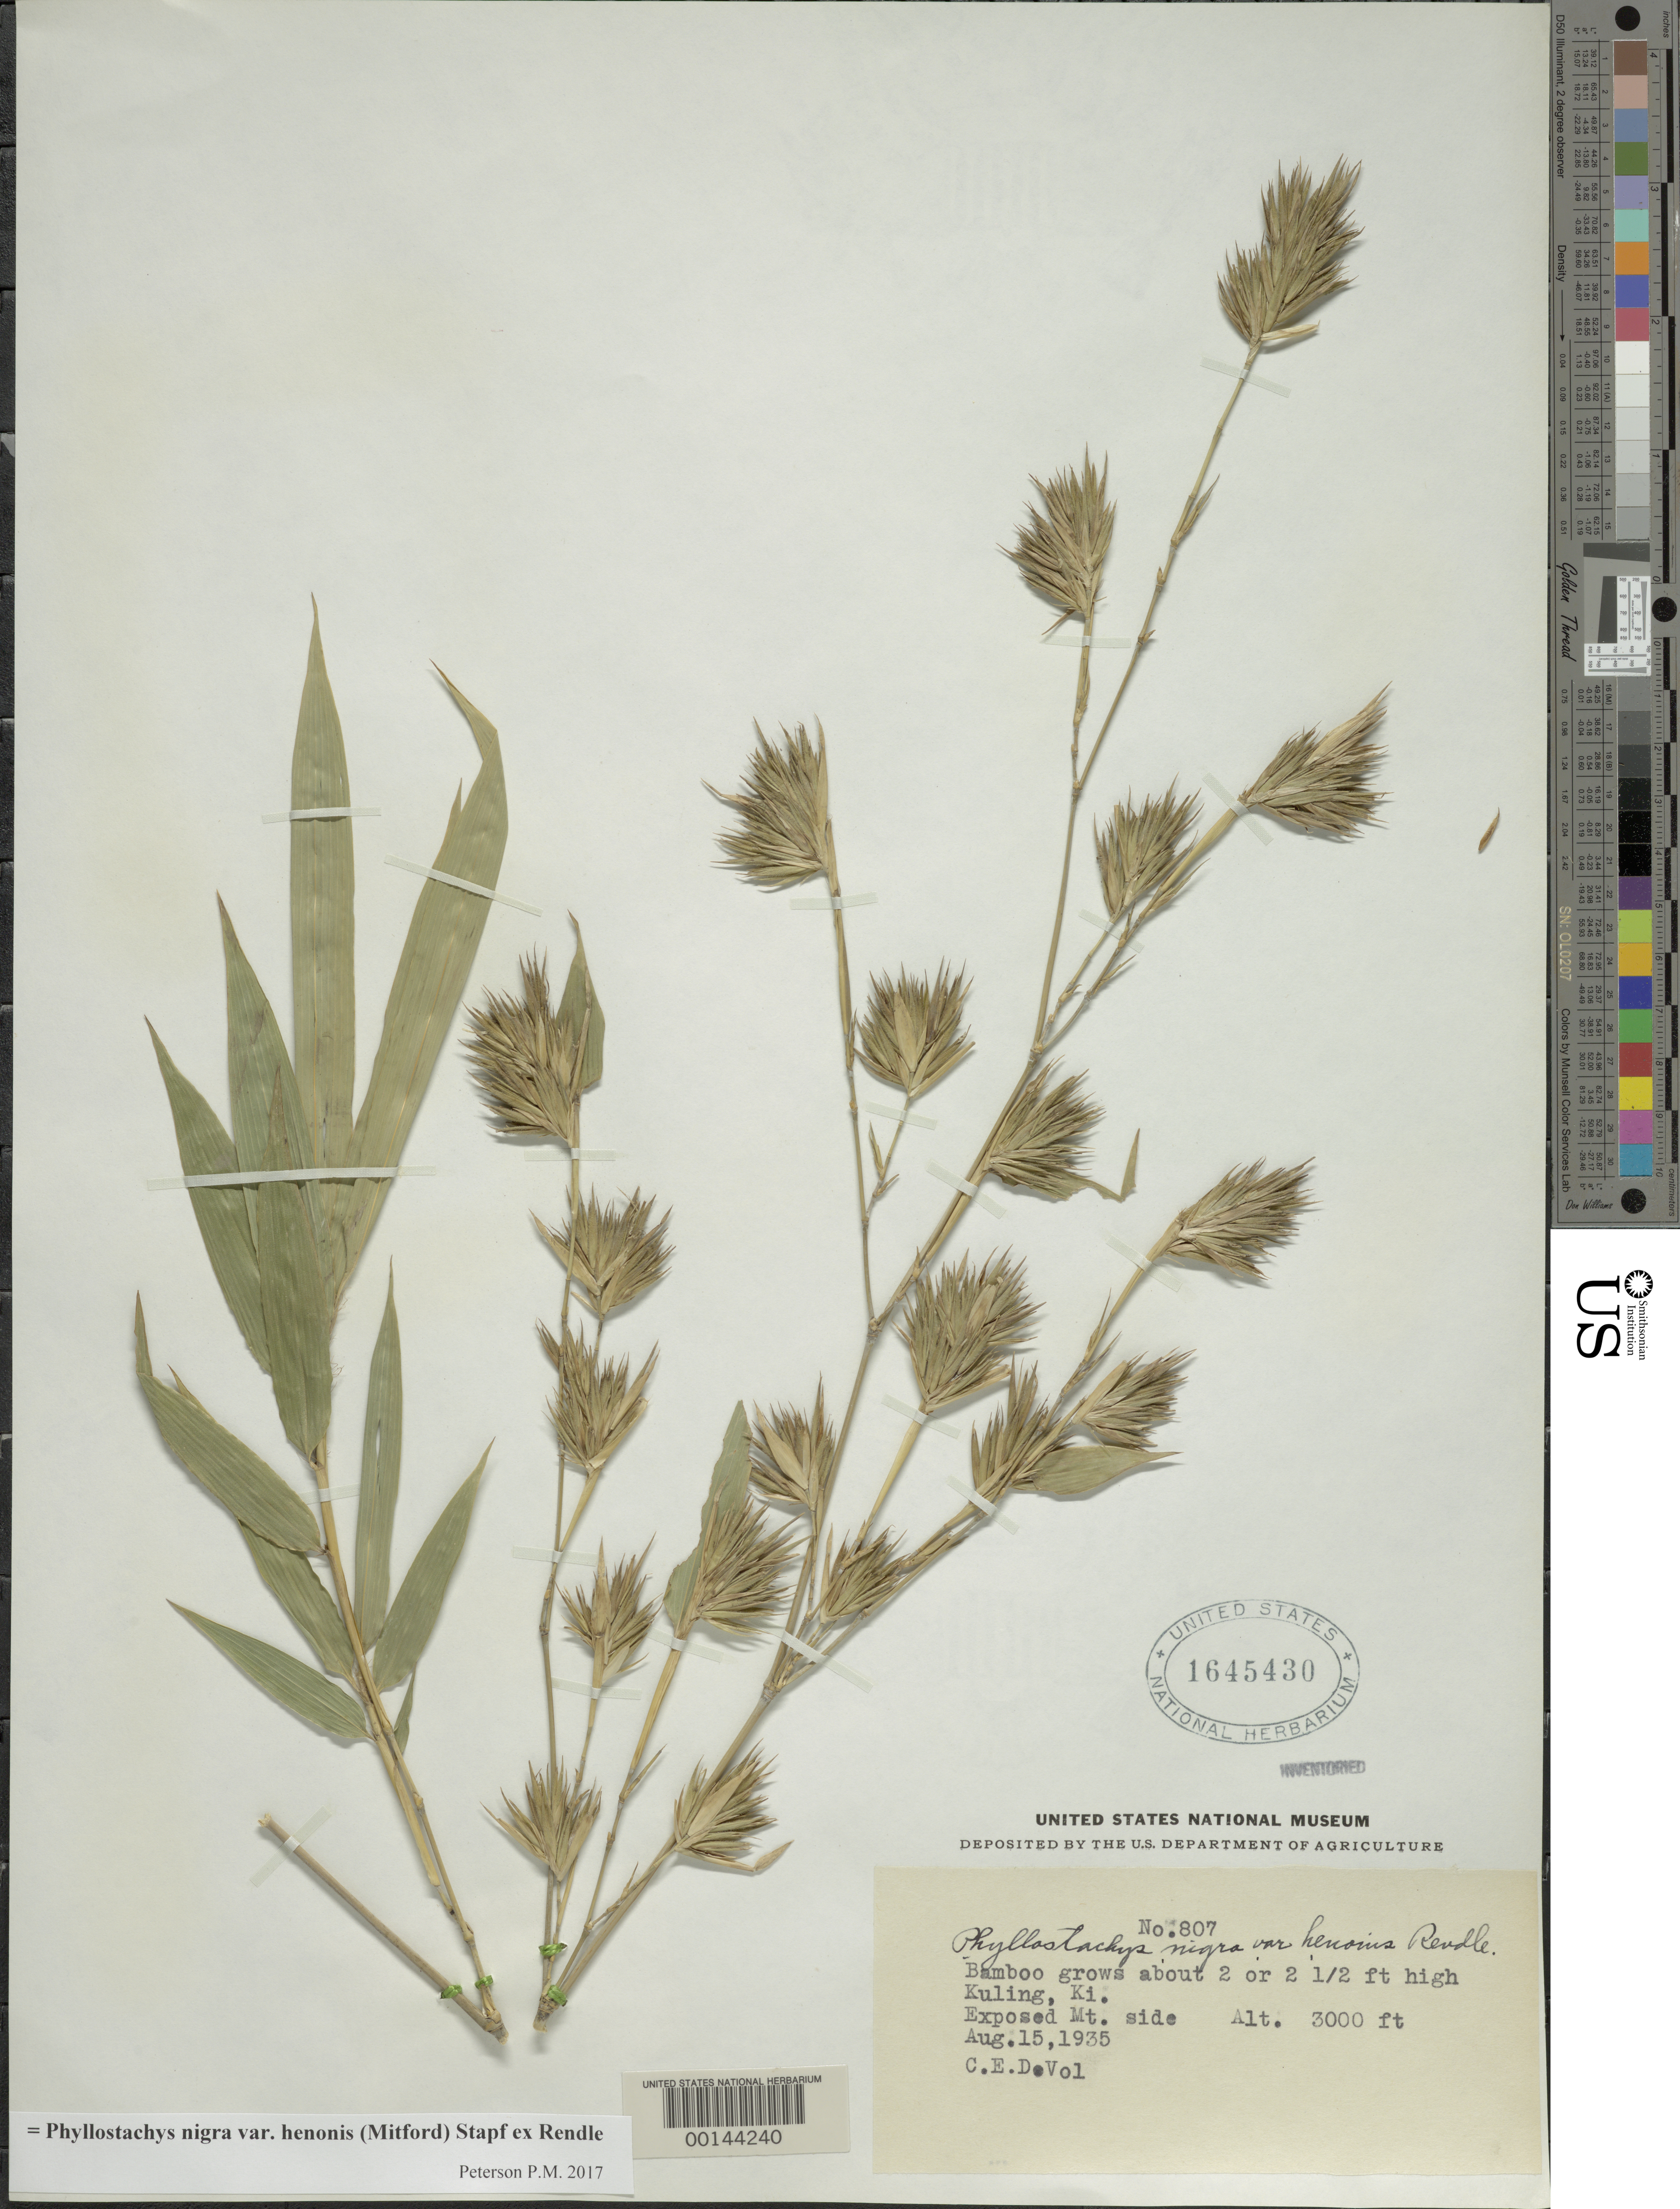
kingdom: Plantae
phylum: Tracheophyta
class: Liliopsida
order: Poales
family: Poaceae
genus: Phyllostachys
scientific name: Phyllostachys nigra var. henonis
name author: (Mitford) Stapf ex Rendle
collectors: C. E. De Vol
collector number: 807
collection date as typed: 15 Aug 1935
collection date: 1935-08-15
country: China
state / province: Jiangxi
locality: Kuling, mt.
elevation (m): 915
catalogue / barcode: US 1645430